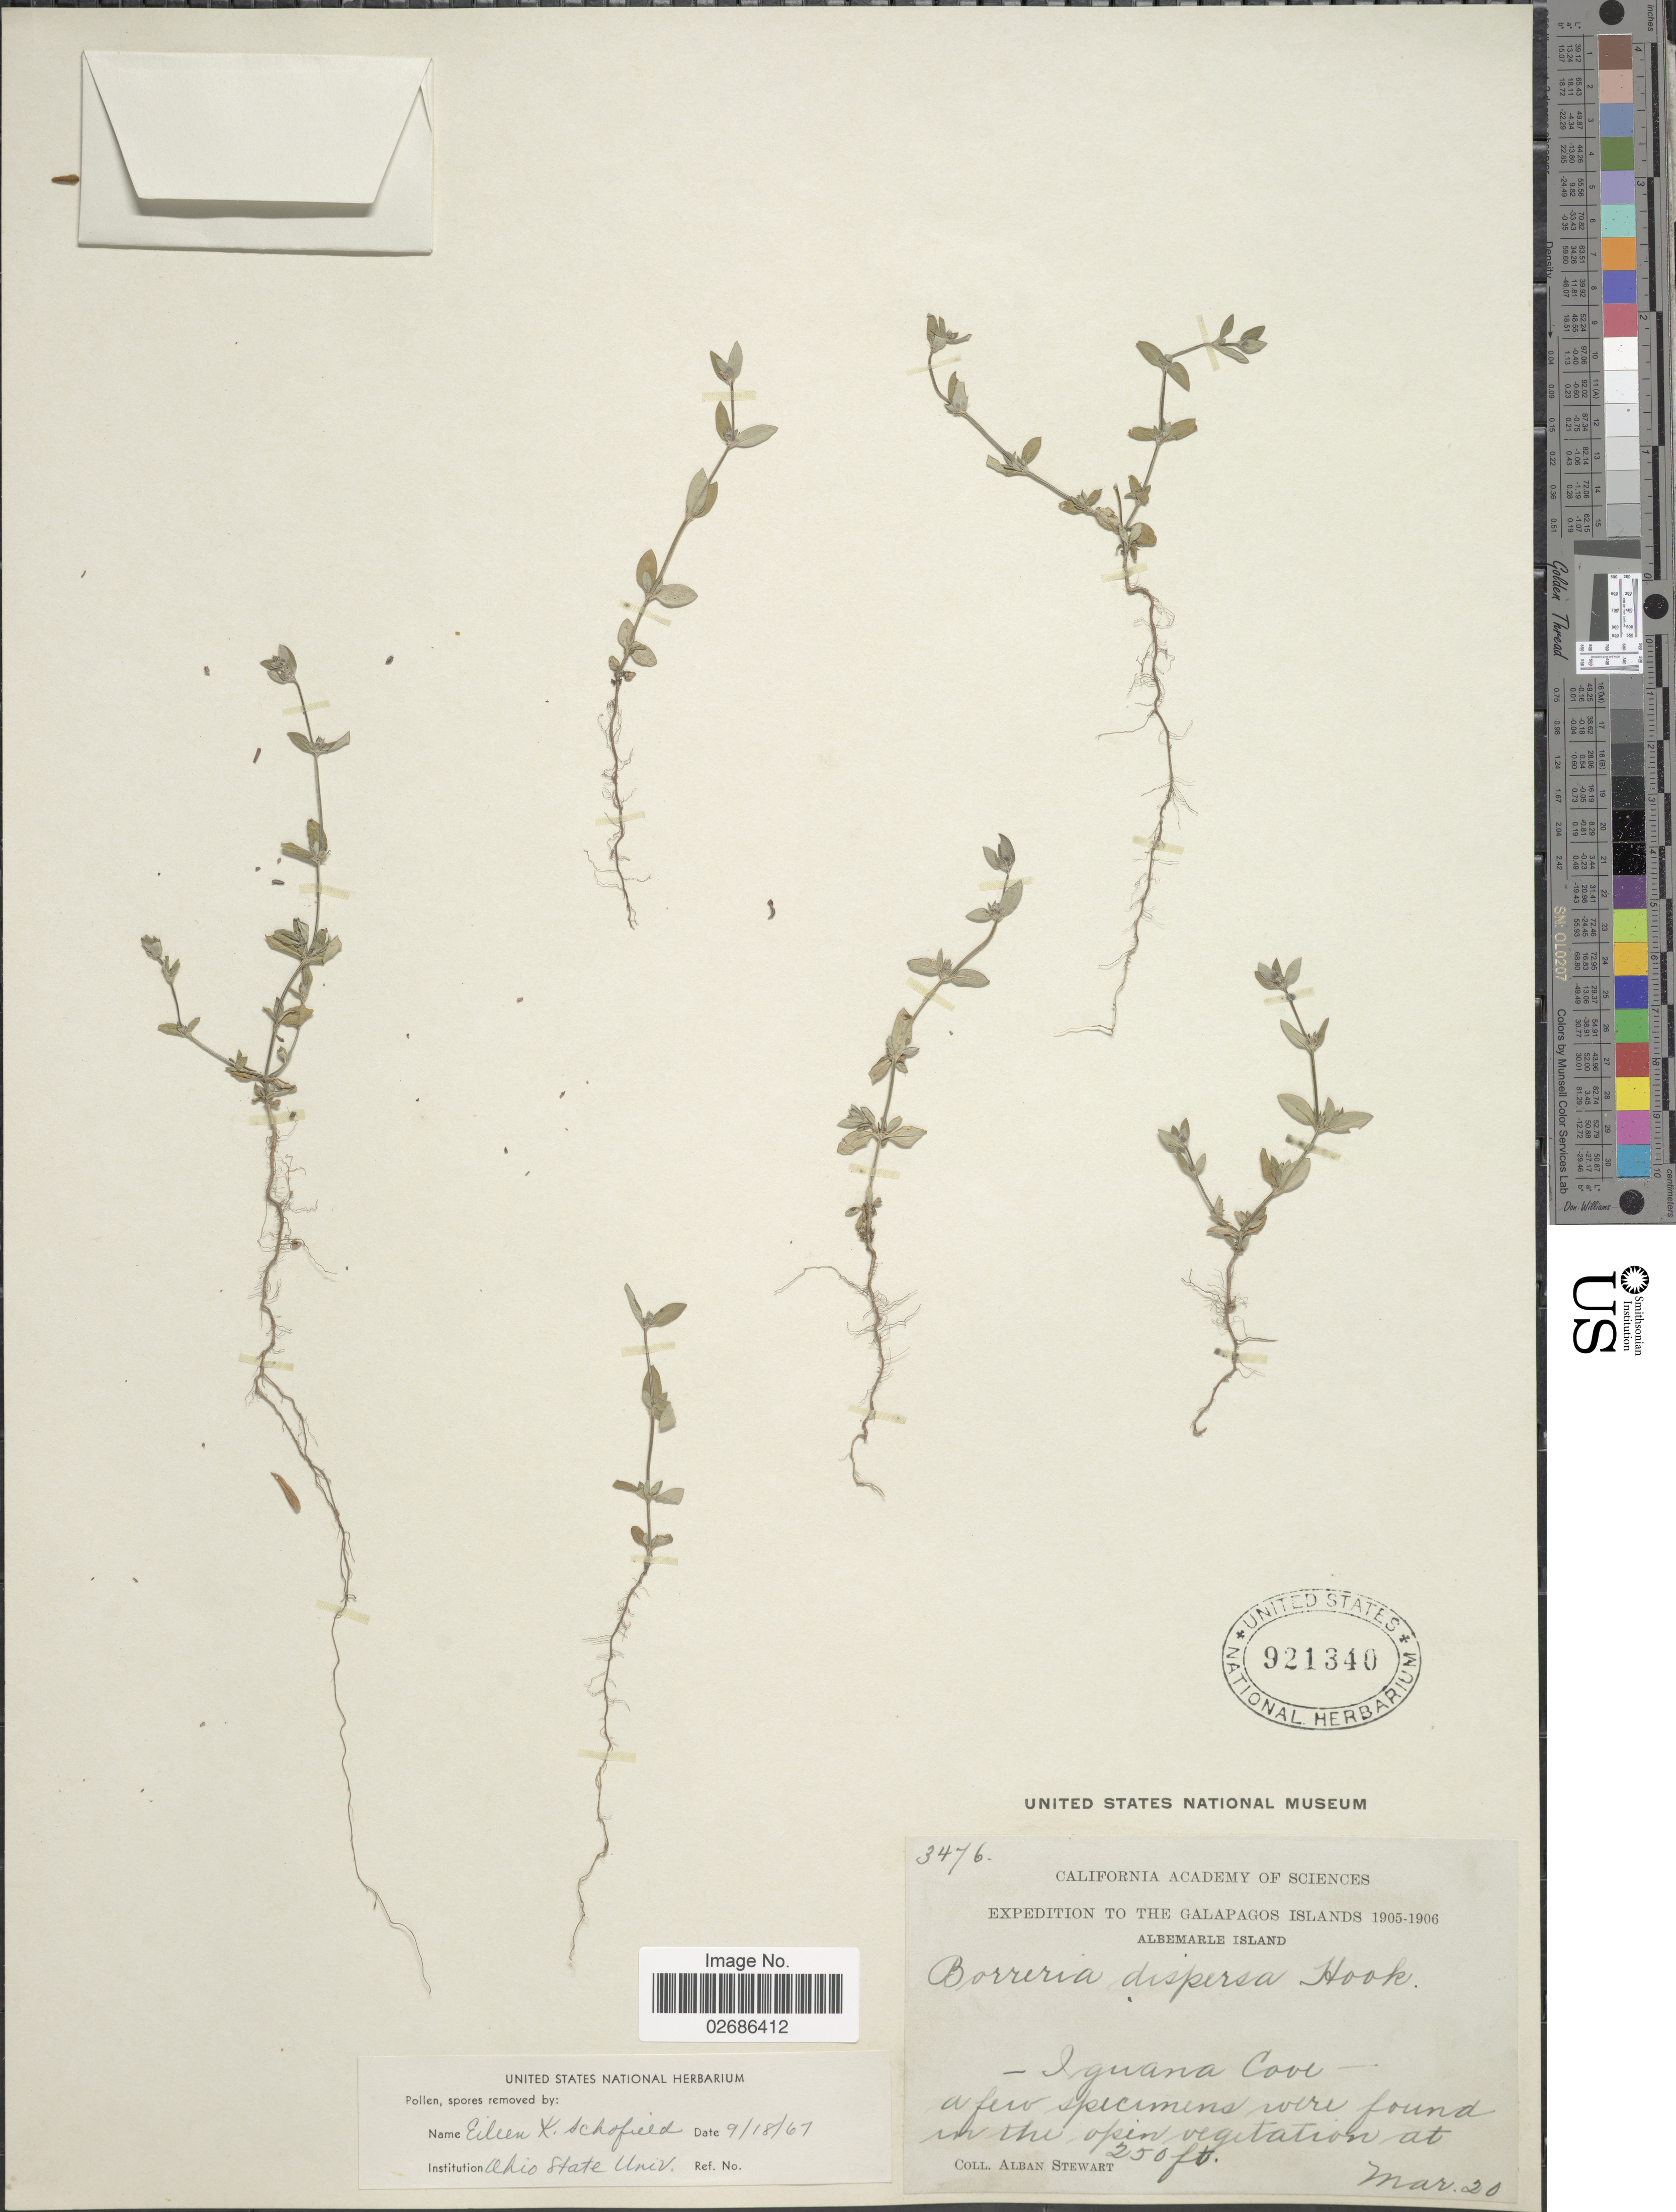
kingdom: Plantae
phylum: Tracheophyta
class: Magnoliopsida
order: Gentianales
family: Rubiaceae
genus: Borreria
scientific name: Borreria dispersa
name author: Hook. f.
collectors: A. Stewart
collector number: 3476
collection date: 1905-03-20/1906-03-20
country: Ecuador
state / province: Colón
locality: The Galapagos Islands, Albemarle Island, Iguana Cove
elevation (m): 76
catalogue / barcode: US 921340